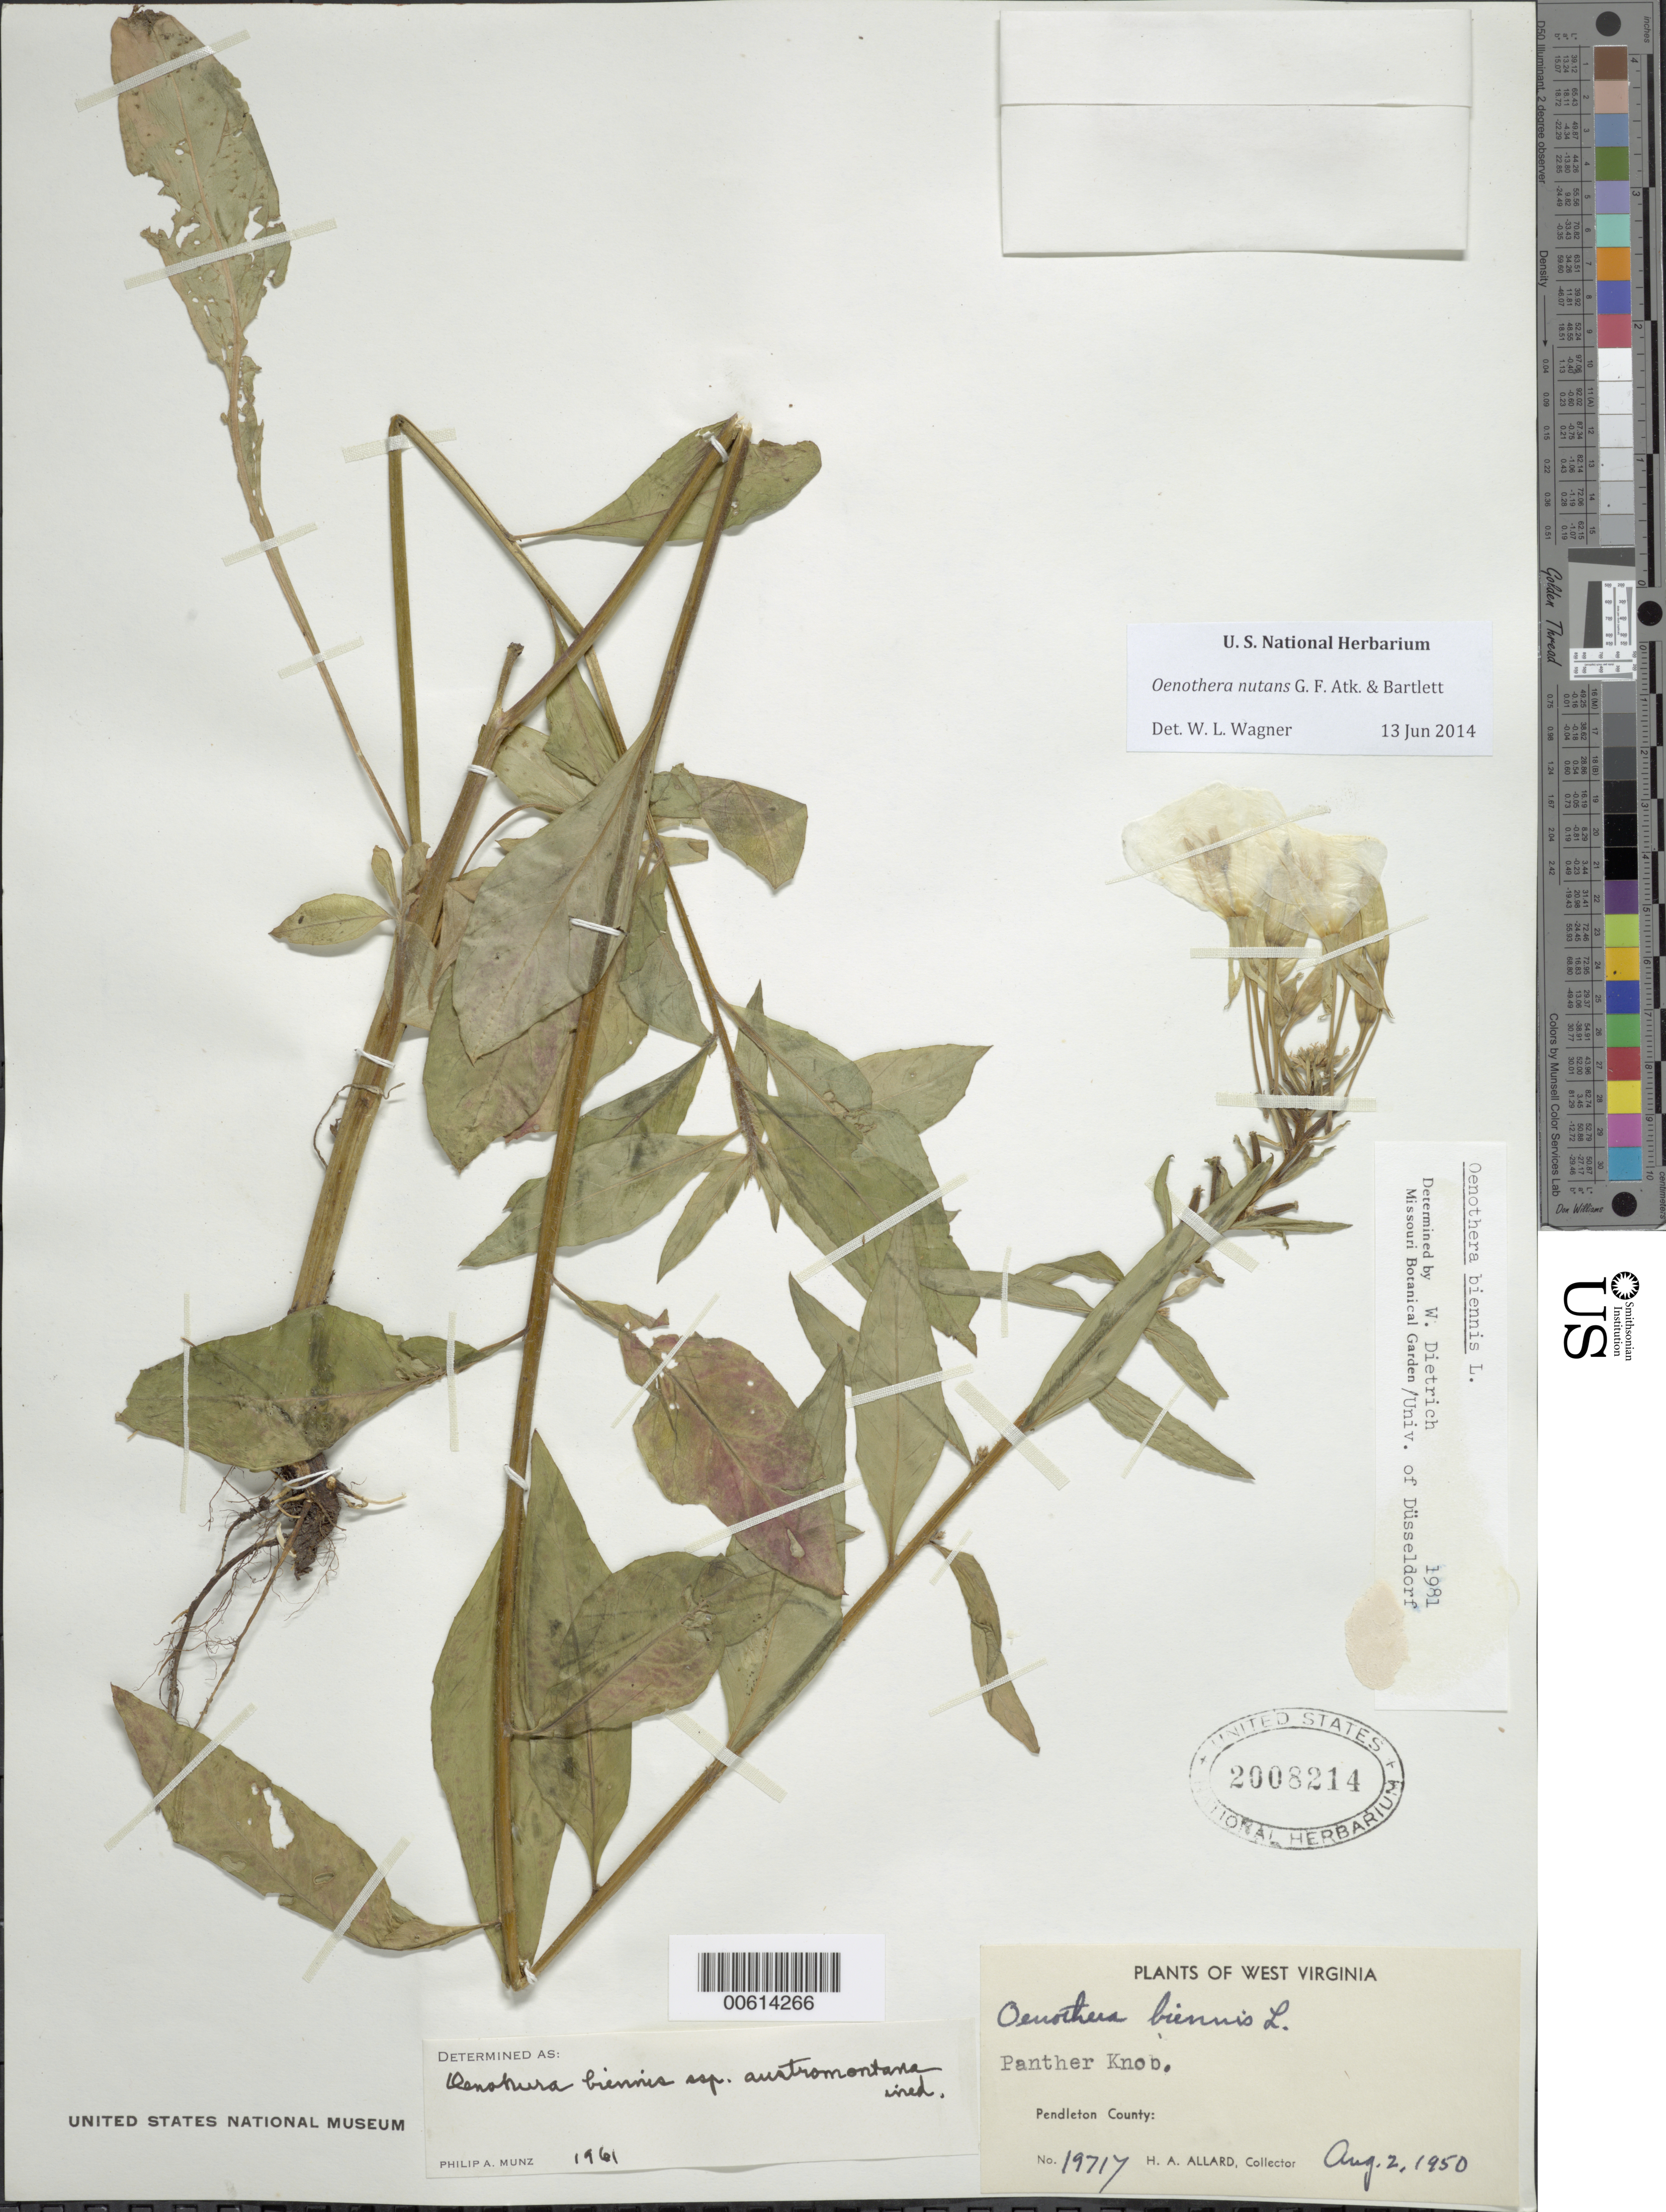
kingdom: Plantae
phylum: Tracheophyta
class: Magnoliopsida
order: Myrtales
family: Onagraceae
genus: Oenothera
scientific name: Oenothera nutans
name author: G.F. Atk. & Bartlett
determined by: Wagner, W. L., (BOT), Smithsonian Institution - National Museum of Natural History (UNITED STATES)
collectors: H. A. Allard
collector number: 19717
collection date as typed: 02 Aug 1950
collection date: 1950-08-02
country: United States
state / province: West Virginia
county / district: Pendleton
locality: Panther Knob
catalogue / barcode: US 2008214